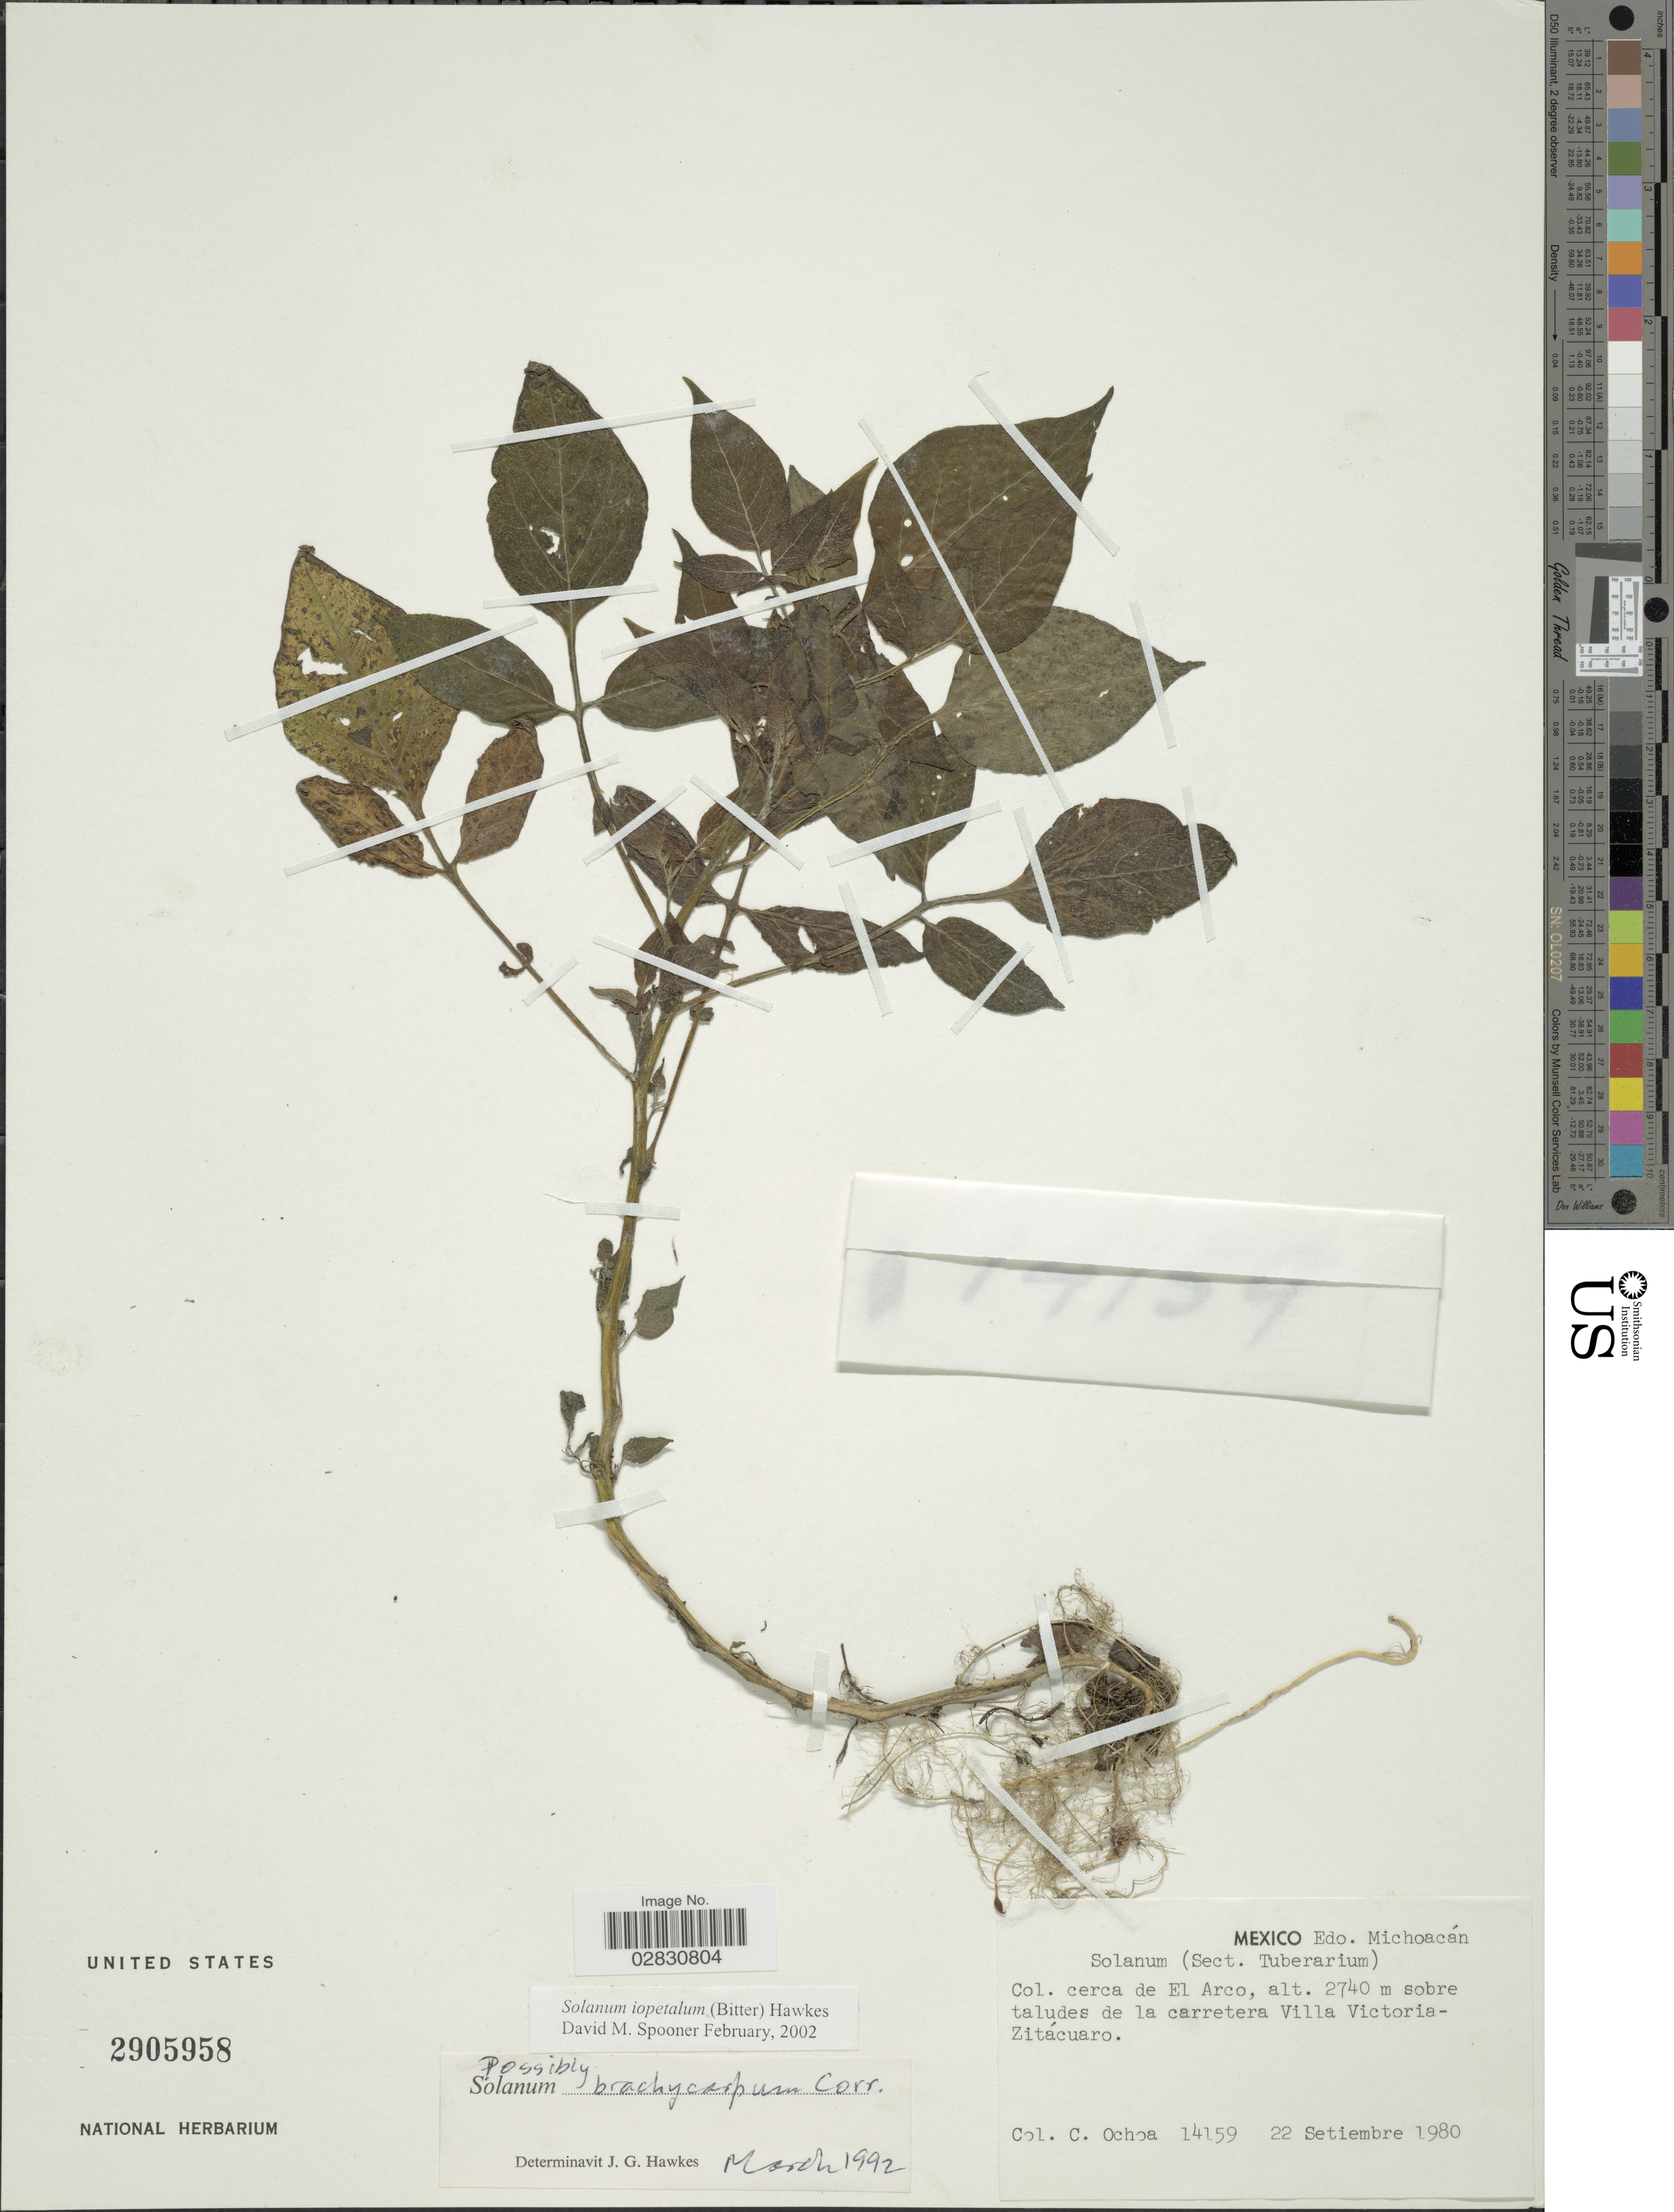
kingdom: Plantae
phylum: Tracheophyta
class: Magnoliopsida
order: Solanales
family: Solanaceae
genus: Solanum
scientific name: Solanum iopetalum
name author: (Bitter) Hawkes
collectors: C. Ochoa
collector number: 14159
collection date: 1980-09-22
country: Mexico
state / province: Michoacán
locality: Edo. Michoacán, Col. cerca de El Arco, taludes de la carretera Villa Victoria-Zitácuaro.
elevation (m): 2740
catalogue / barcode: US 2905958